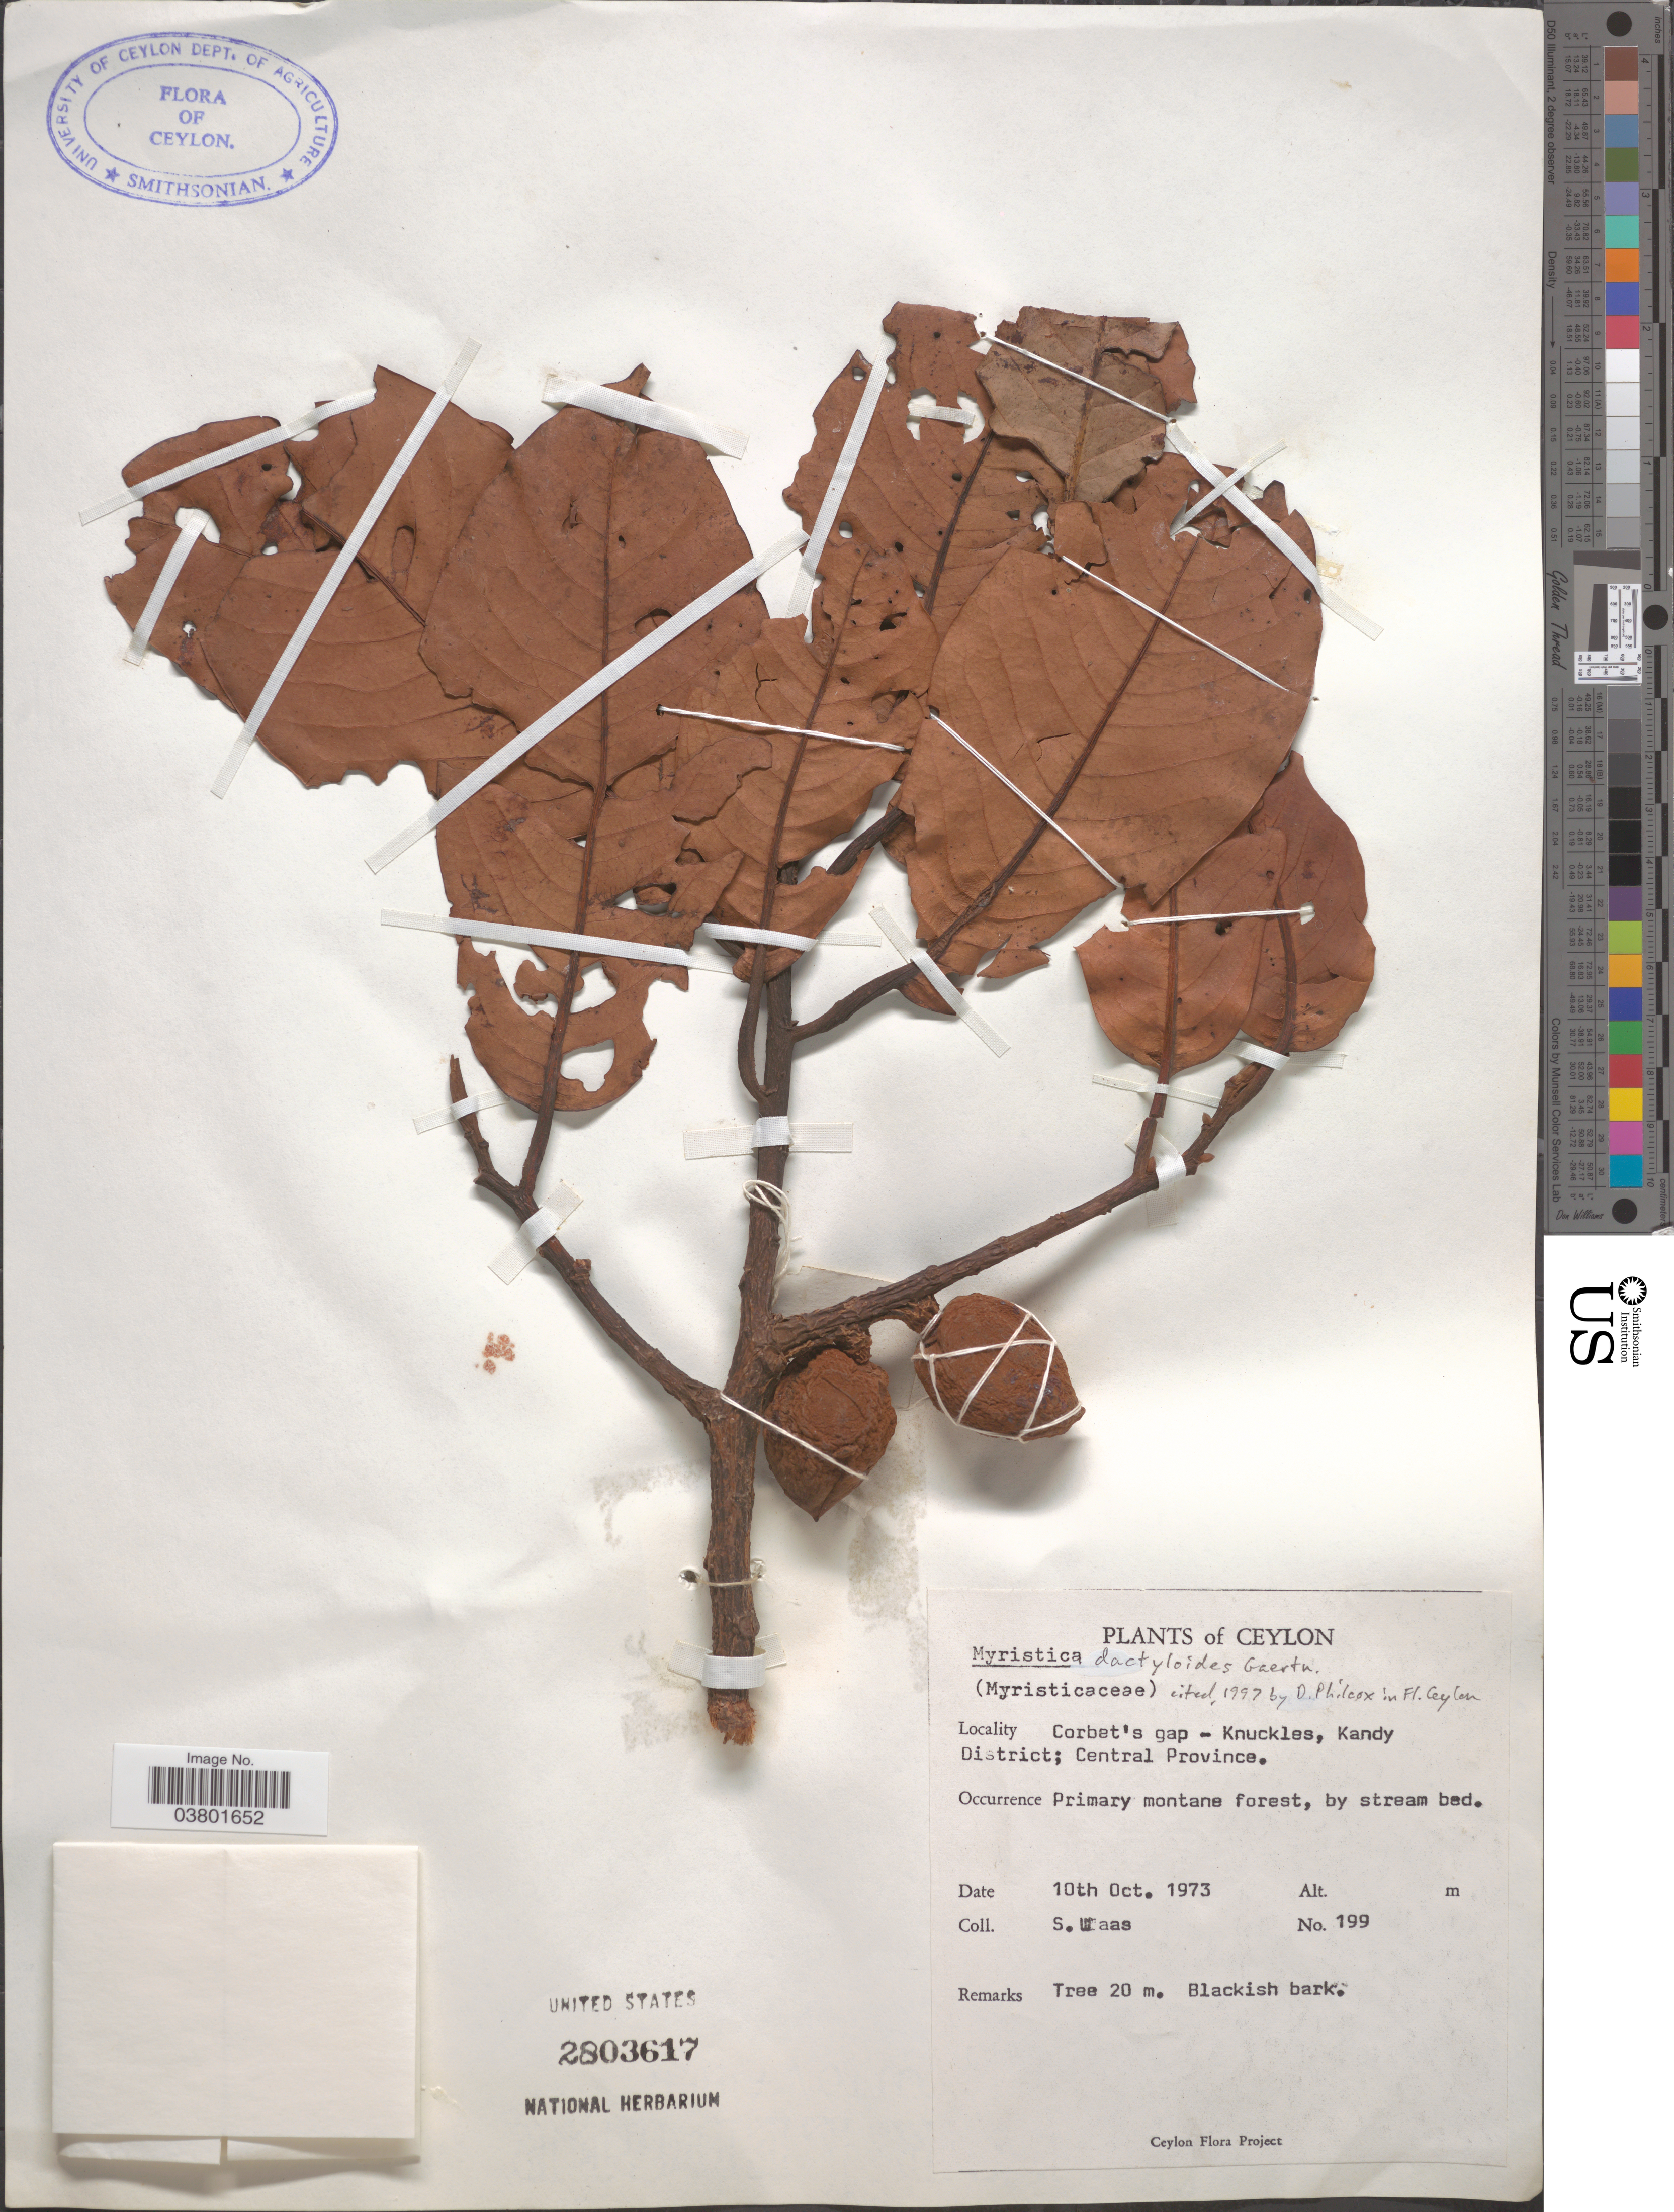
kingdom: Plantae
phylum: Tracheophyta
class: Magnoliopsida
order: Magnoliales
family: Myristicaceae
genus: Myristica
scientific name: Myristica dactyloides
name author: Wall.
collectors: S. Waas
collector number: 199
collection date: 1973-10-10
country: Sri Lanka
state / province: Central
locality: Ceylon. Corbet's gap - Knuckles, Kandy District.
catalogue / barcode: US 2803617